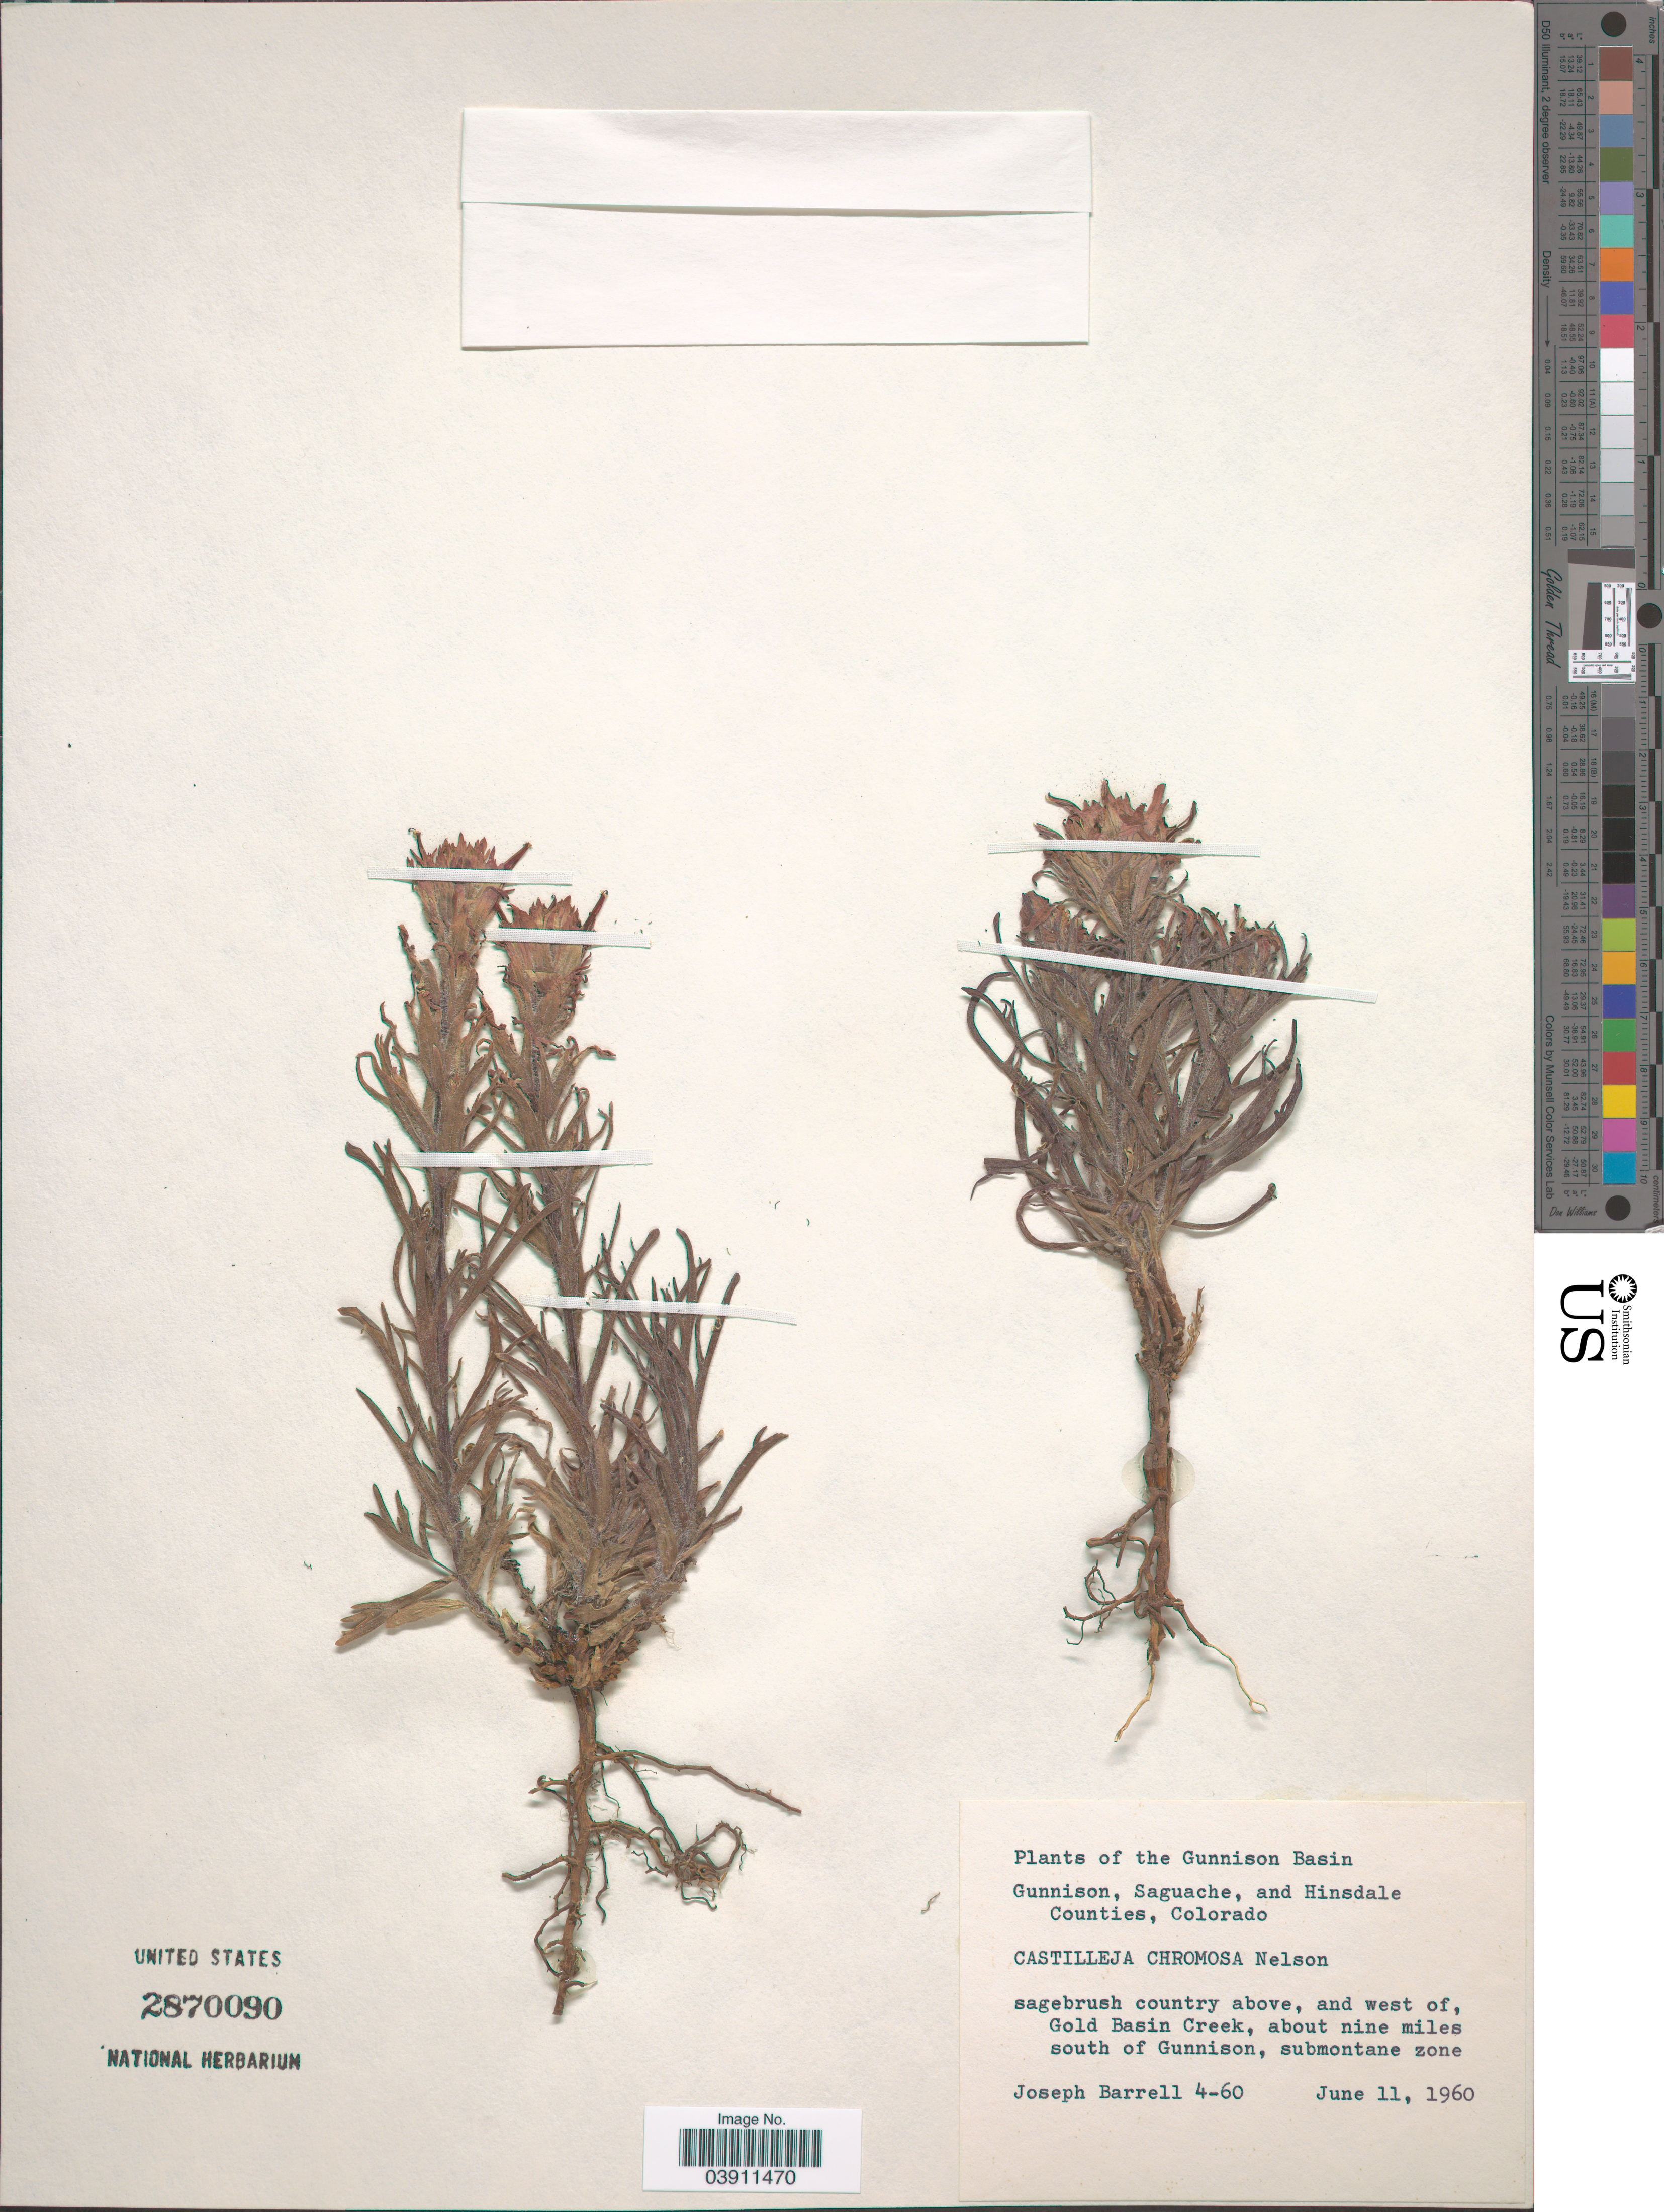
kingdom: Plantae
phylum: Tracheophyta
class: Magnoliopsida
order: Lamiales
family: Orobanchaceae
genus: Castilleja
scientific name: Castilleja chromosa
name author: A. Nelson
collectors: J. Barrell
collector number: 4-60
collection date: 1960-06-11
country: United States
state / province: Colorado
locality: Gunnison Basin. Sagebrush country above, and west of, Gold Basin Creek, about nine miles south of Gunnison, submontane zone.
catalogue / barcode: US 2870090